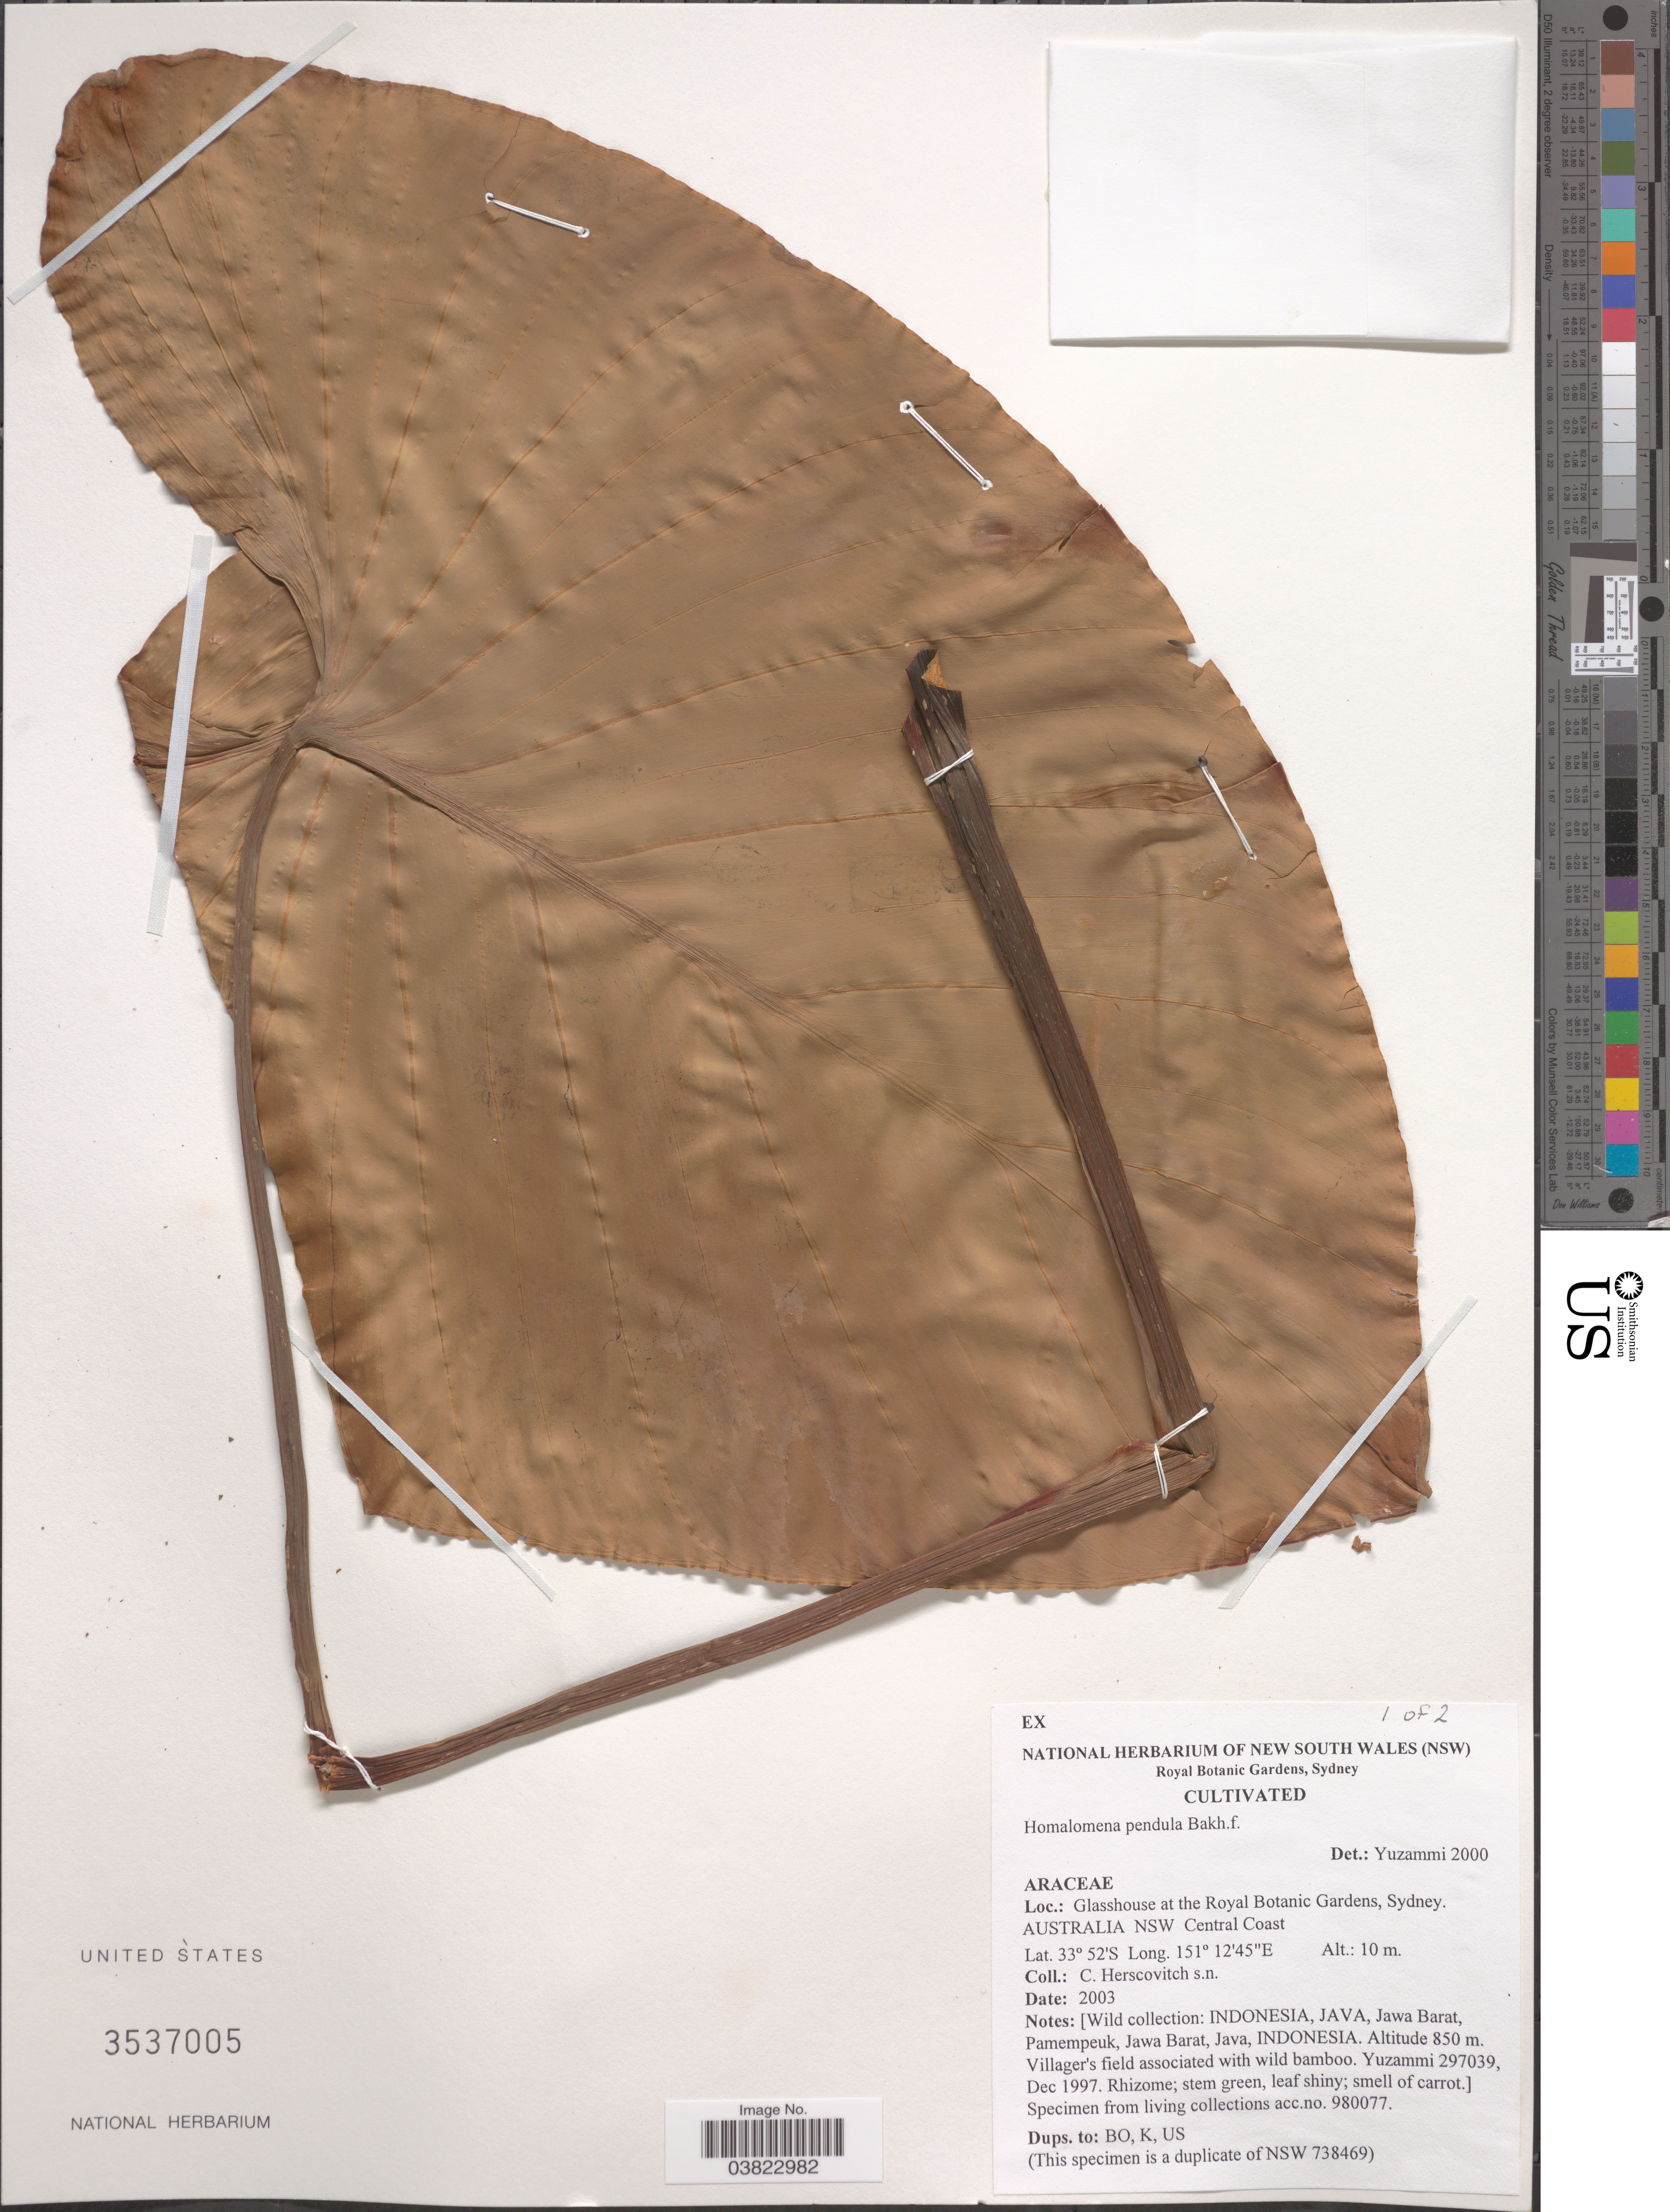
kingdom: Plantae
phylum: Tracheophyta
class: Liliopsida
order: Alismatales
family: Araceae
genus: Homalomena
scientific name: Homalomena pendula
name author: (Blume) Bakh. f.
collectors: C. Herscovitch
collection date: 2003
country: Australia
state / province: New South Wales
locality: Glasshouse at the Royal Botanic Gardens, Sydney. Central Coast.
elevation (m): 10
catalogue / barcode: US 3537005